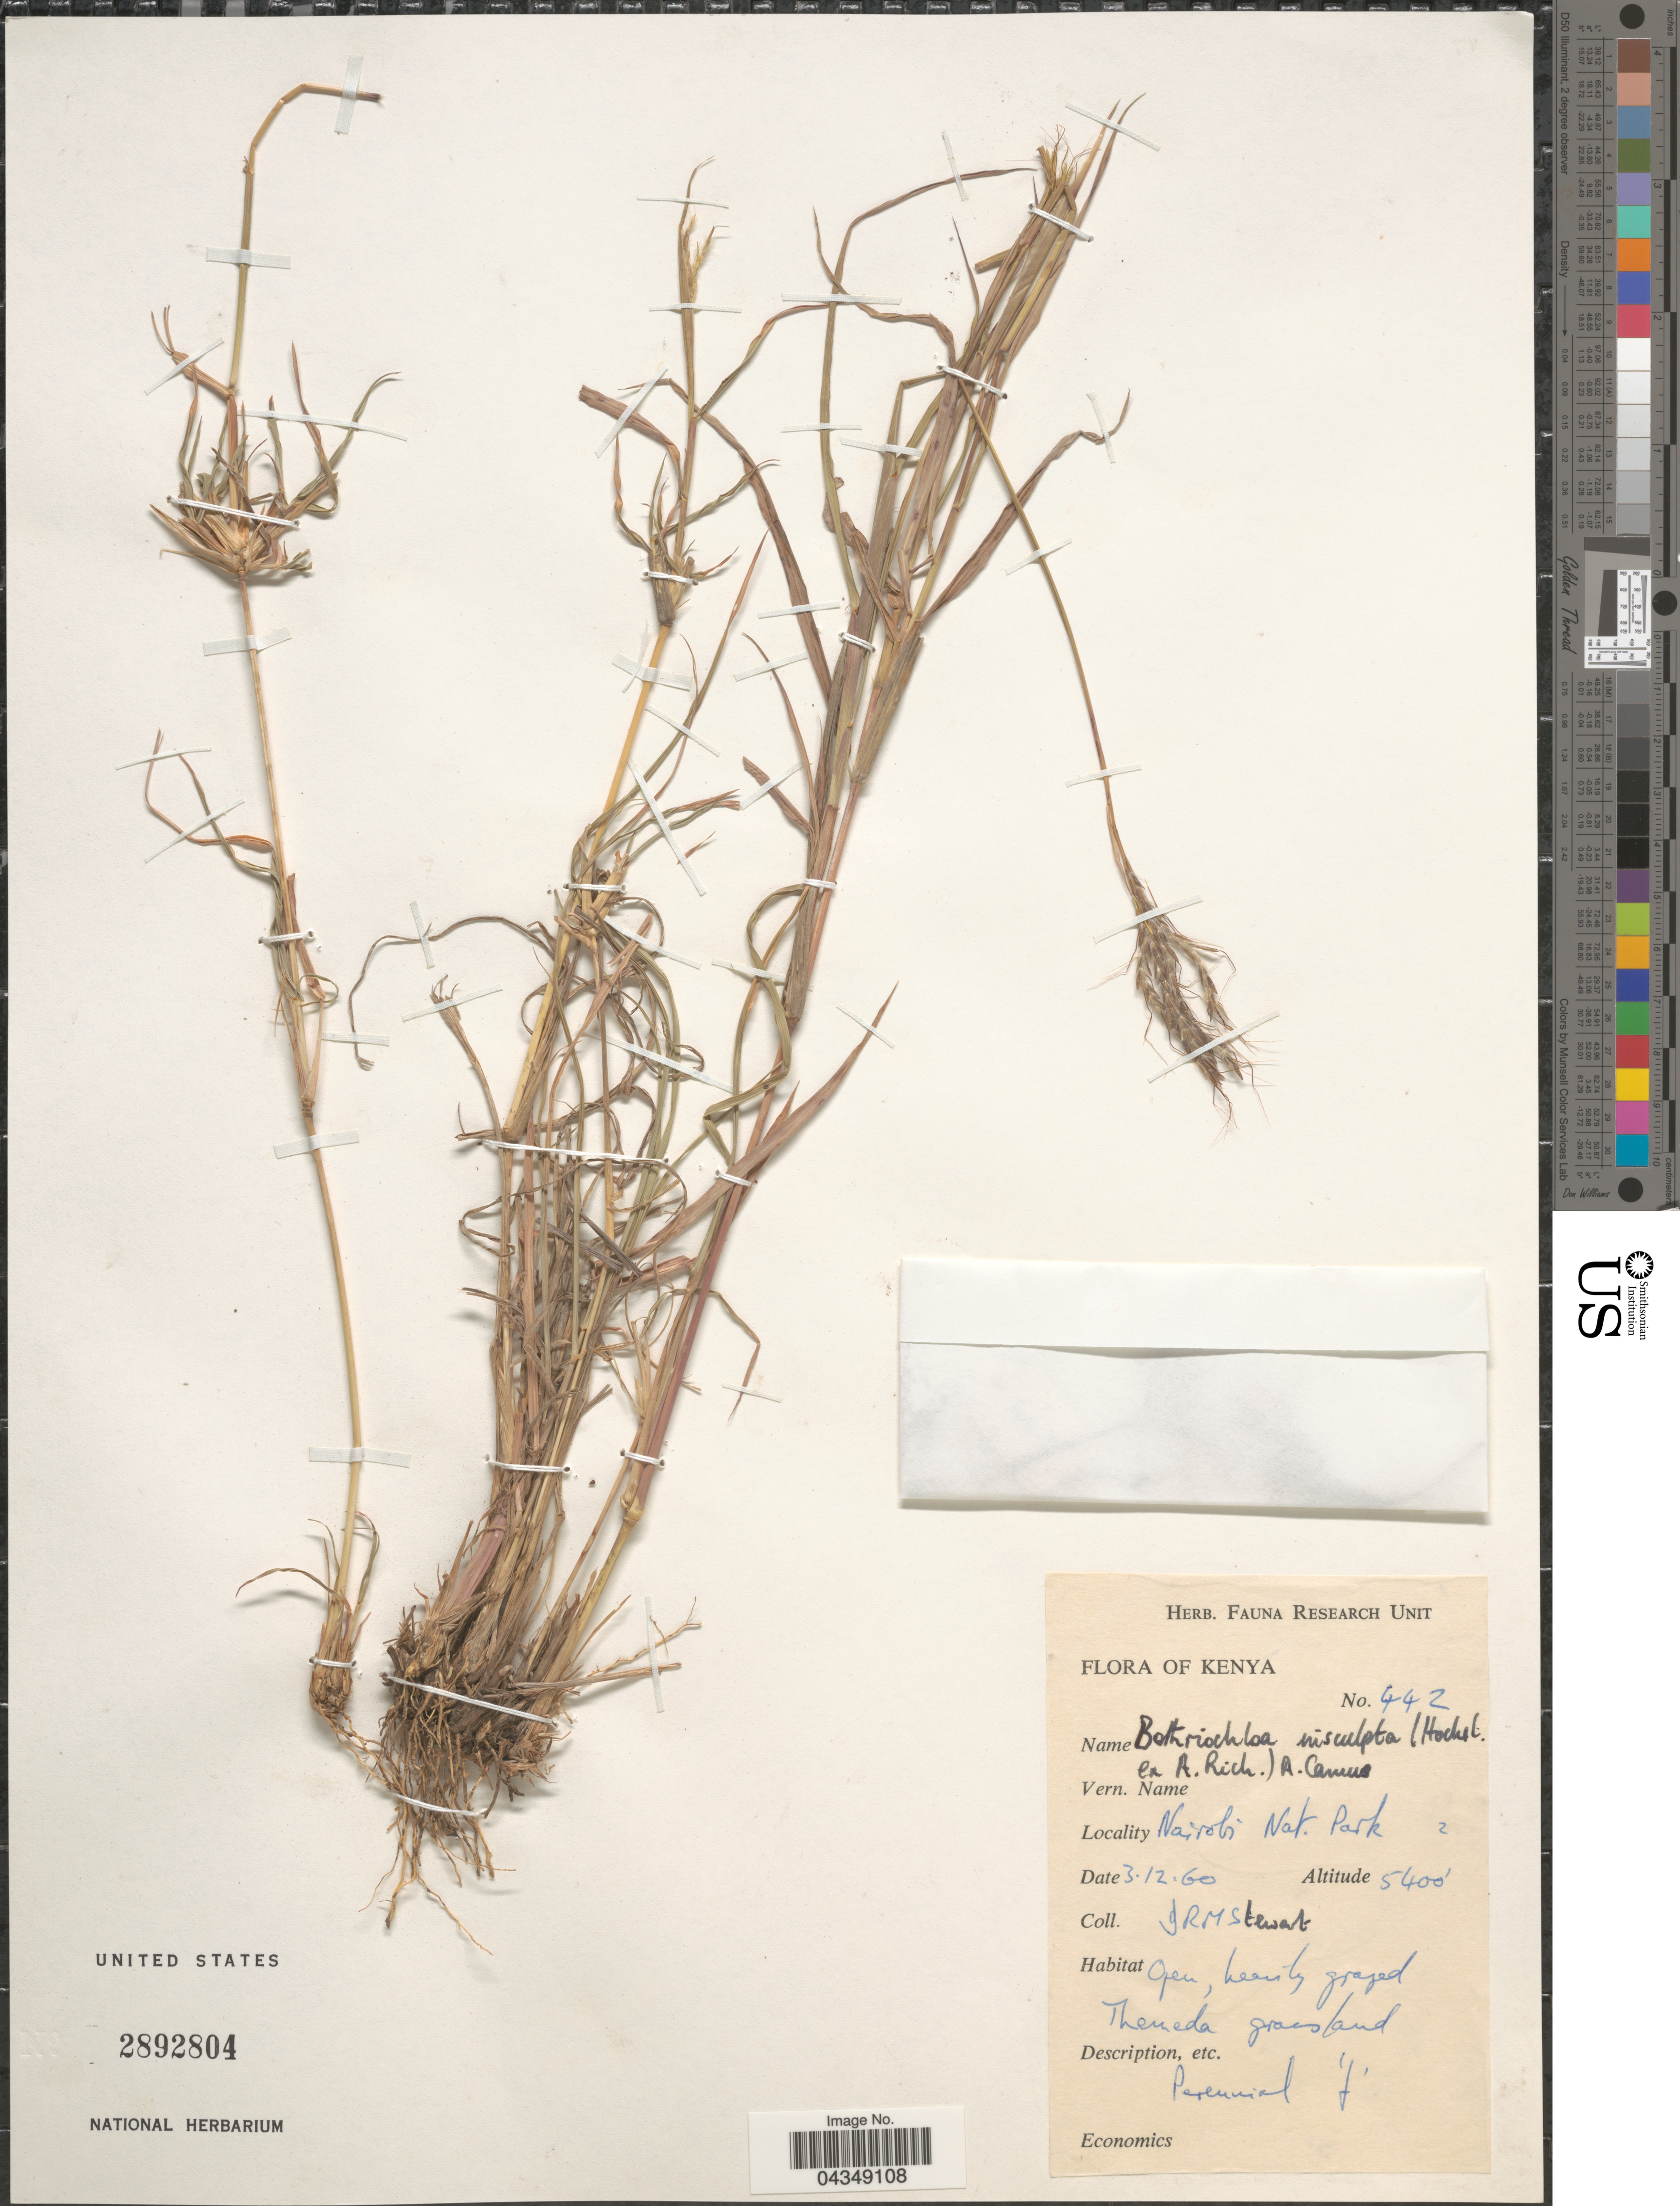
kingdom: Plantae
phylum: Tracheophyta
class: Liliopsida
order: Poales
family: Poaceae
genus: Bothriochloa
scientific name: Bothriochloa insculpta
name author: (Hochst. ex A. Rich.) A. Camus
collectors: J. Stewart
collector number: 442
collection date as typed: Transcribed d/m/y: 3/12/60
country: Kenya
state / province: Nairobi Area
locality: Nairobi Nat. Park.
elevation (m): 1646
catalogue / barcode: US 2892804